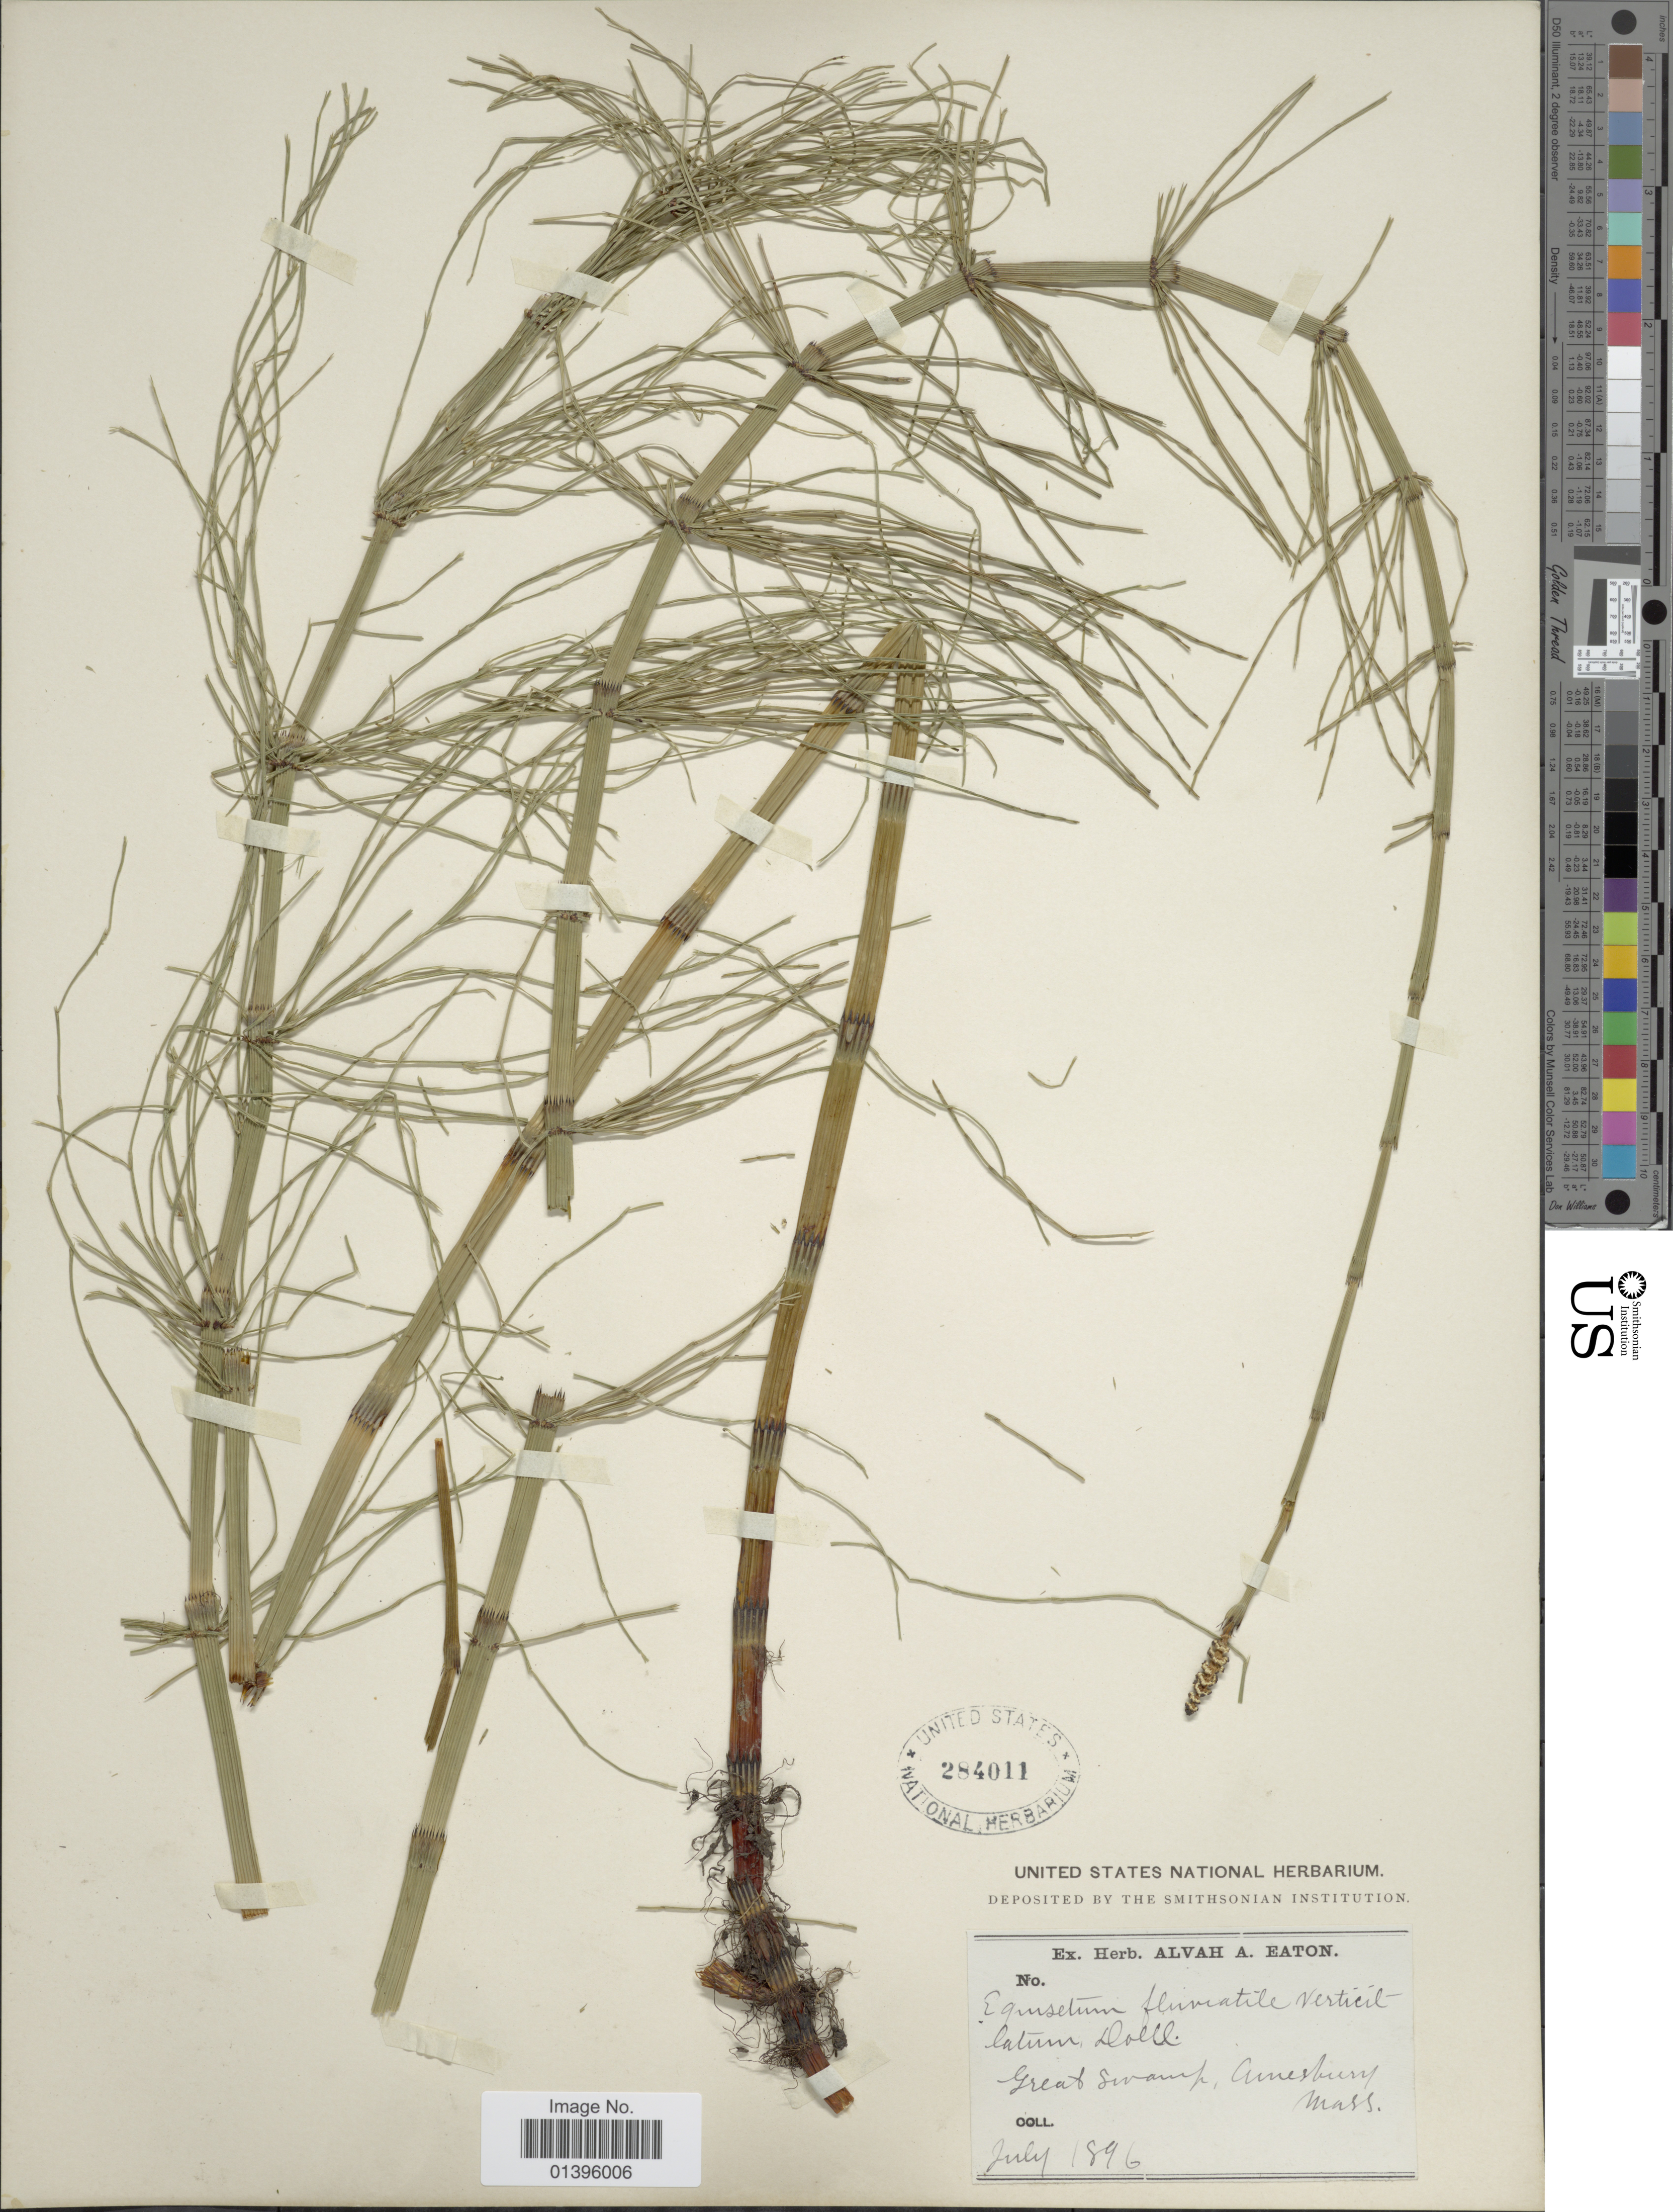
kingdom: Plantae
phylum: Tracheophyta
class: Polypodiopsida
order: Equisetales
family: Equisetaceae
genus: Equisetum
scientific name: Equisetum fluviatile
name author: L.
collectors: A. A. Eaton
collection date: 1896-07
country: United States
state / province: Massachusetts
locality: Great swamp, Amesbury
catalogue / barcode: US 284011